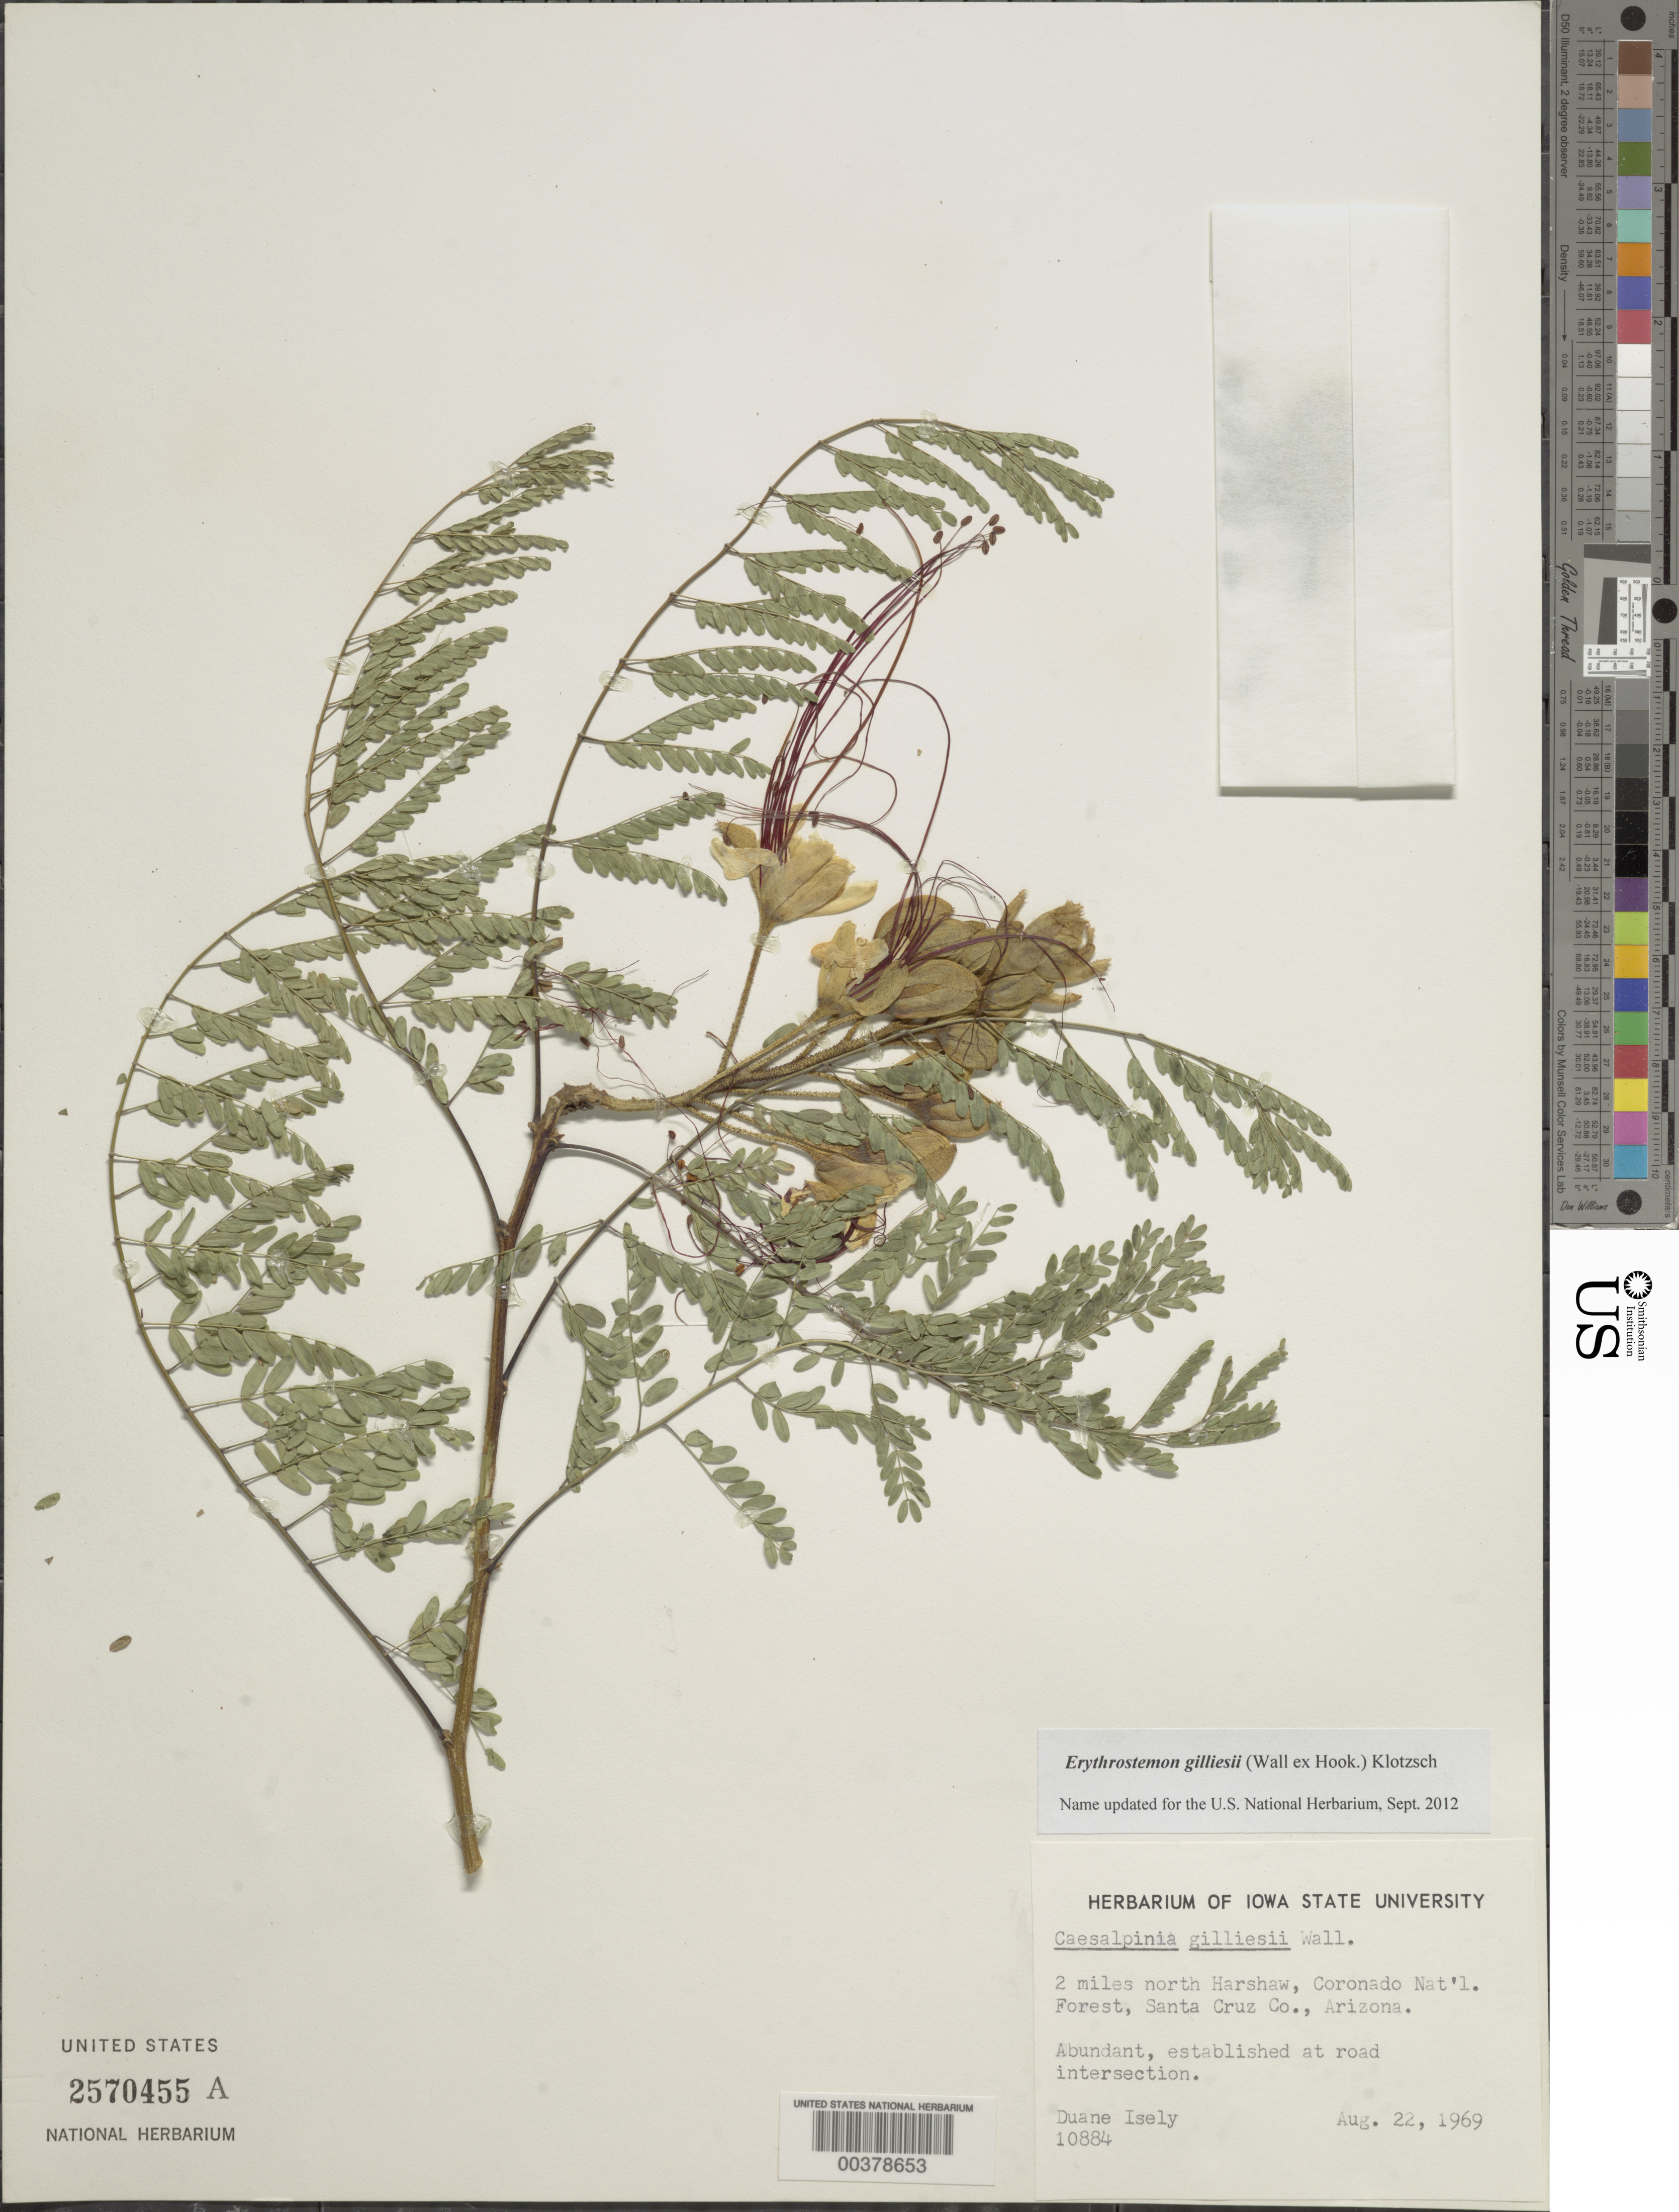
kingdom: Plantae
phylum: Tracheophyta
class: Magnoliopsida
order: Fabales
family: Fabaceae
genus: Erythrostemon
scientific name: Erythrostemon gilliesii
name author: (Hook.) Klotzsch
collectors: D. Isely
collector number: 10884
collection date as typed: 22 Aug 1969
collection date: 1969-08-22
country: United States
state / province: Arizona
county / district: Santa Cruz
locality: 2 mi n harshaw, coronado nat'l forest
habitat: At road intersection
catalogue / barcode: US 2570455A